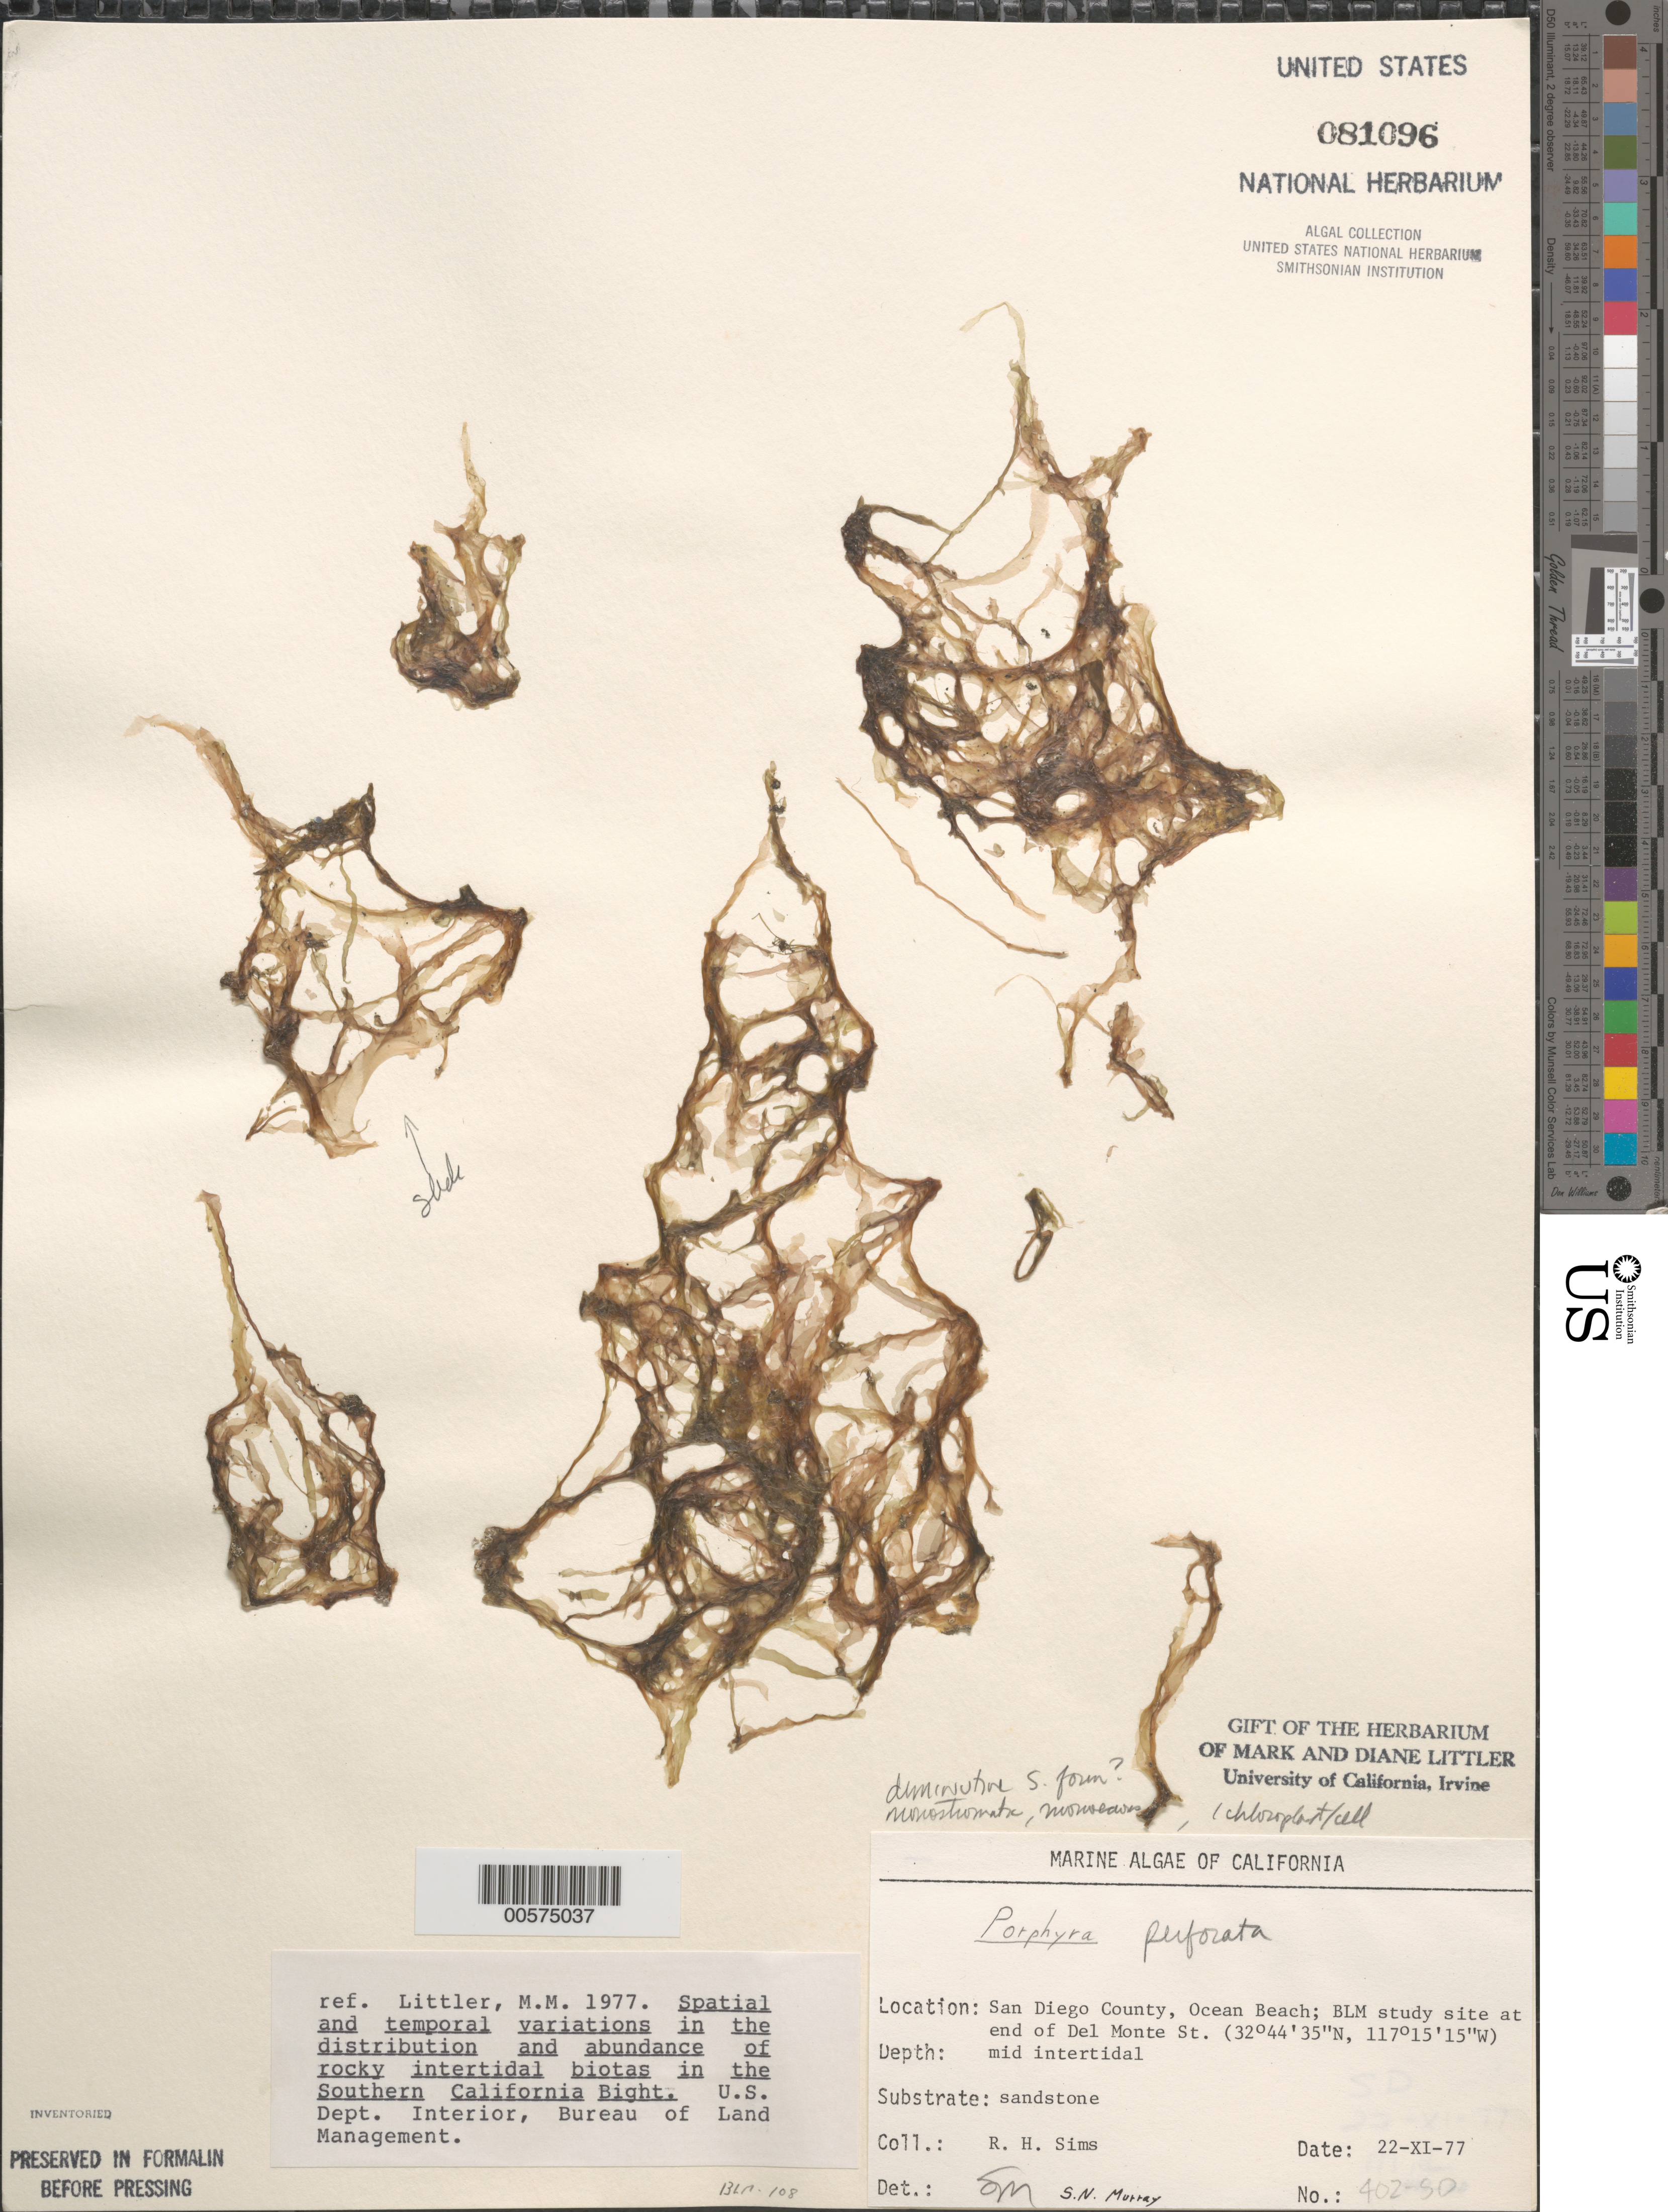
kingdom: Plantae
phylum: Rhodophyta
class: Bangiophyceae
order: Bangiales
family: Bangiaceae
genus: Pyropia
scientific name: Pyropia perforata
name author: (J. Agardh) S.C. Lindstrom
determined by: Algae name updating Project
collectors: R. H. Sims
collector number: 402-sd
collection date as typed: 22 Nov 1977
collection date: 1977-11-22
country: United States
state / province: California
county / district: San Diego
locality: Ocean Beach, end of Del Monte Street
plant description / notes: BLM-SOCALBIGHT Rocky Intertidal Survey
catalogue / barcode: US 81096